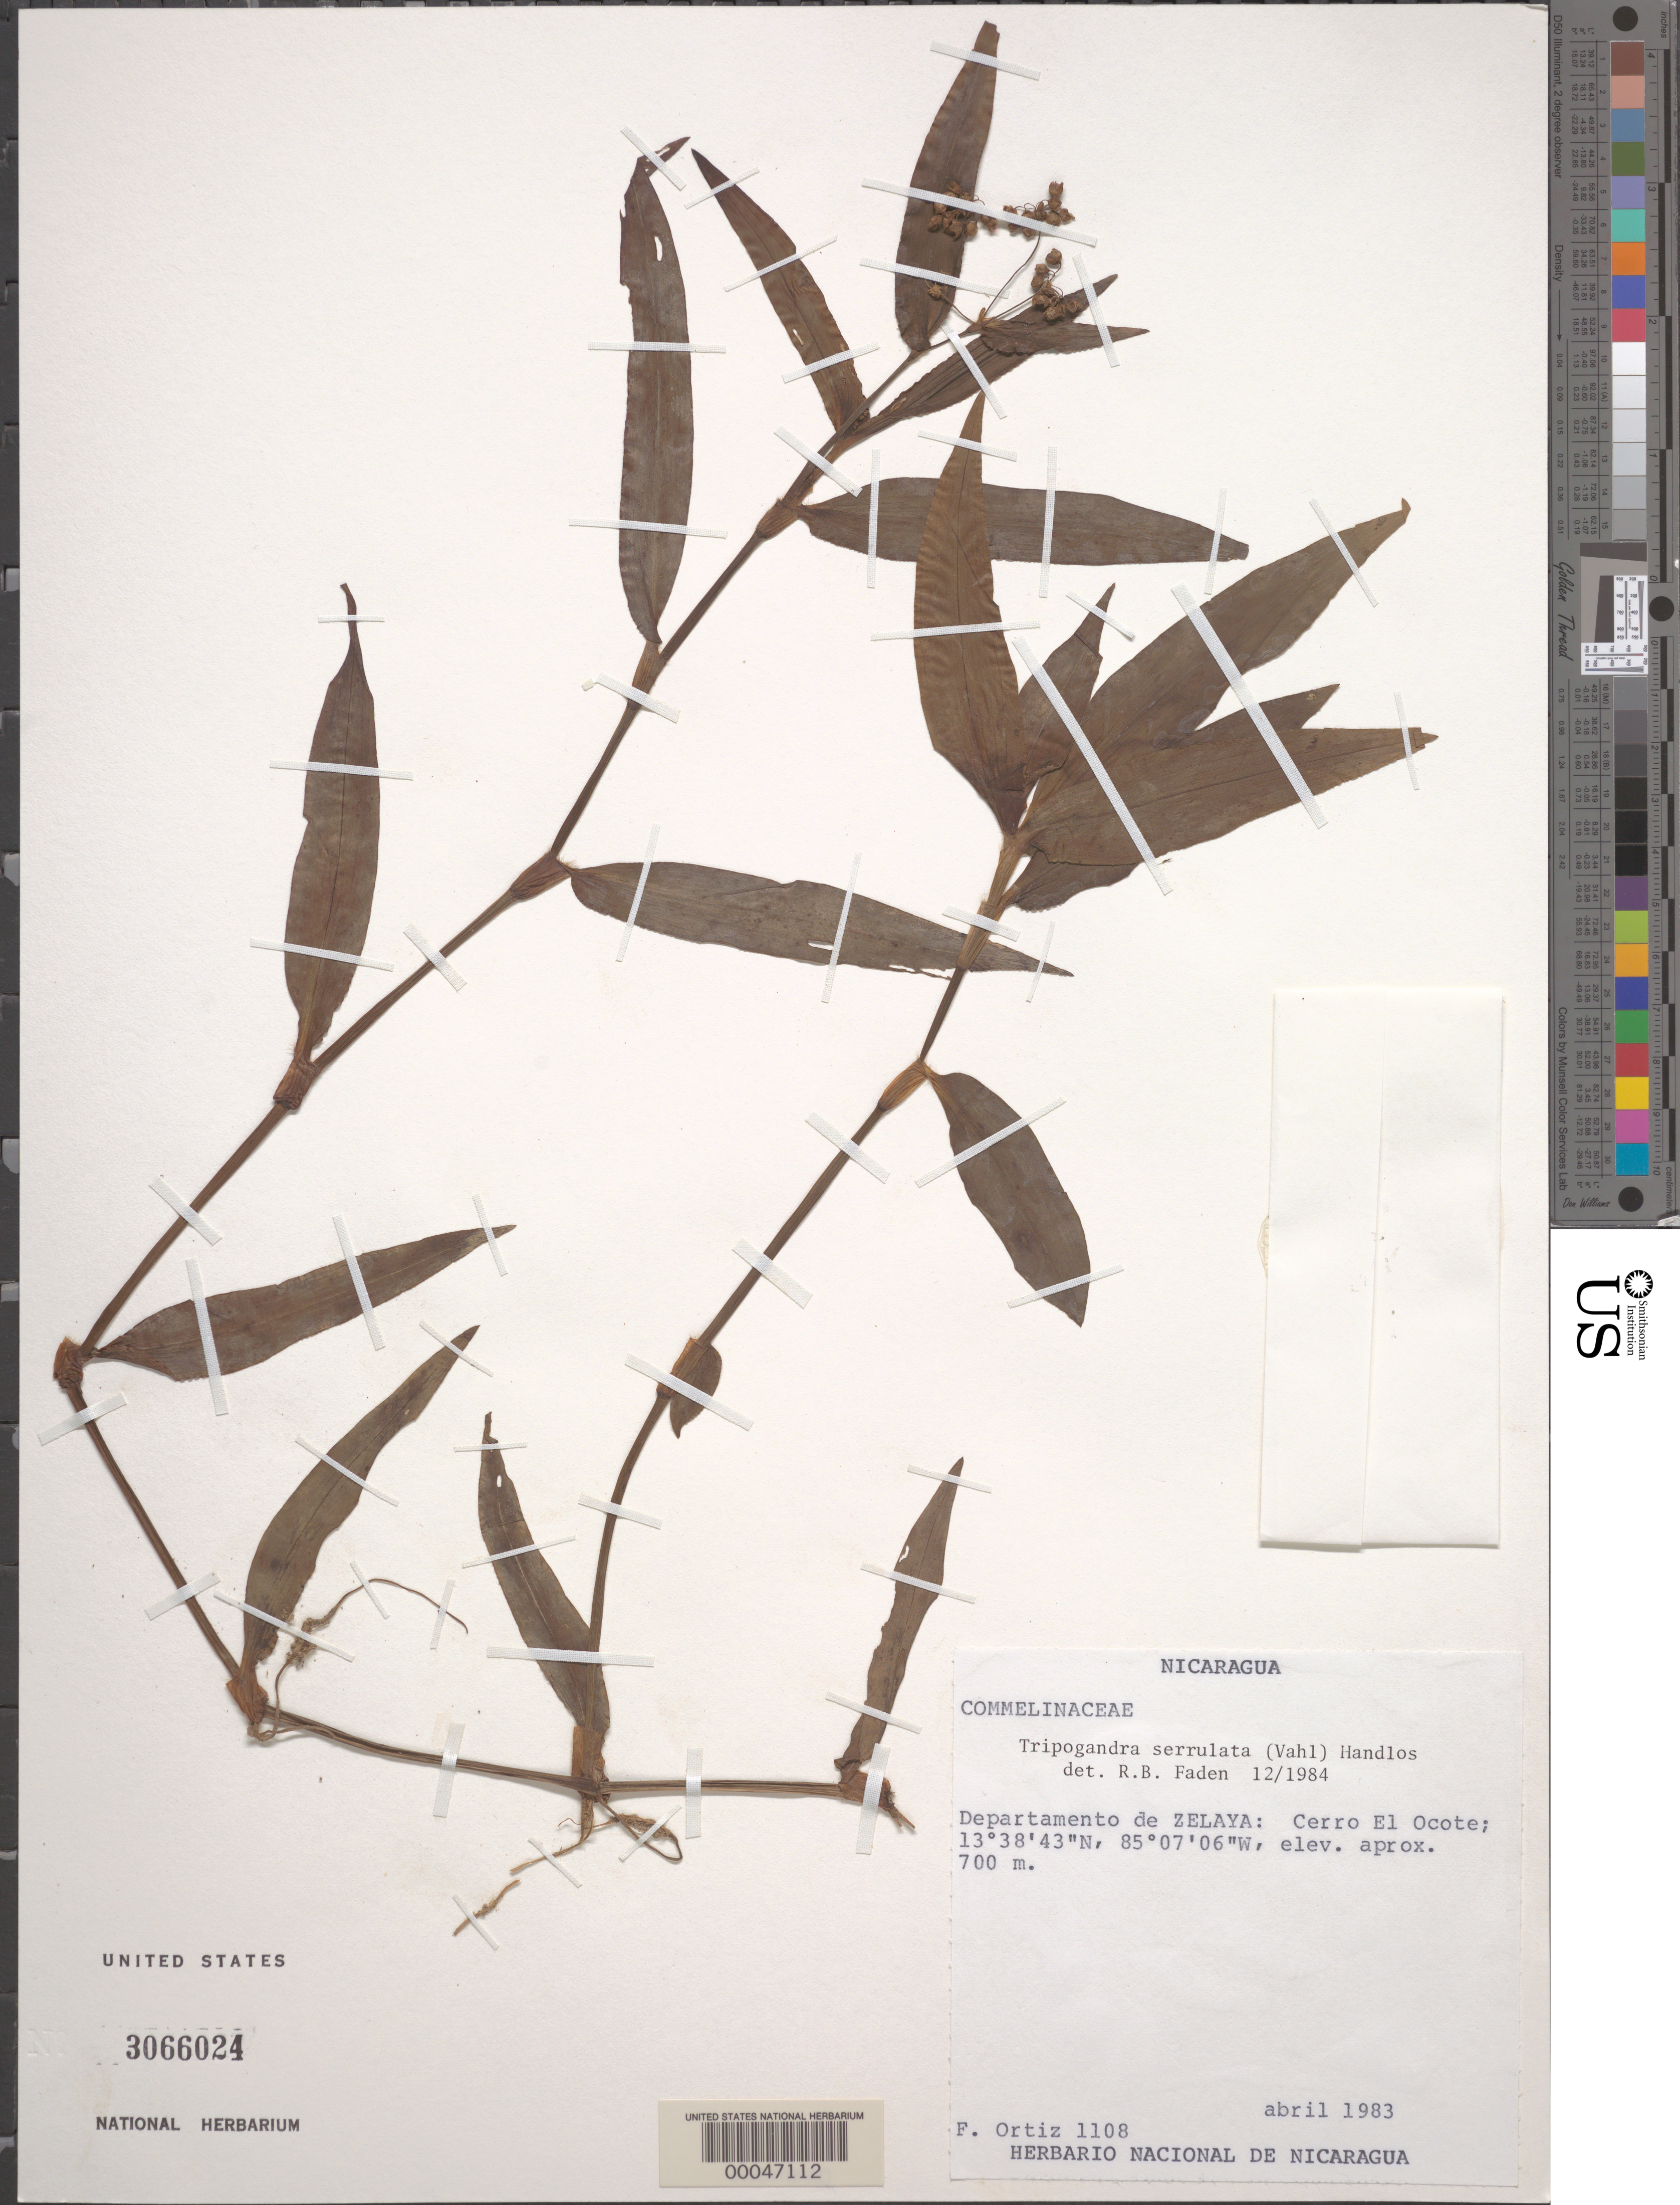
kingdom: Plantae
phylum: Tracheophyta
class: Liliopsida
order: Commelinales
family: Commelinaceae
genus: Tripogandra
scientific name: Tripogandra serrulata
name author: (Vahl) Handlos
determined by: Faden, Robert B., (US), Smithsonian Institution - National Museum of Natural History (UNITED STATES)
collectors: F. Ortiz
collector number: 1108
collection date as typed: Apr 1983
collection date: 1983-04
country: Nicaragua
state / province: Atlántico Norte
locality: Cerro el ocote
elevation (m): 700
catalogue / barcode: US 3066024